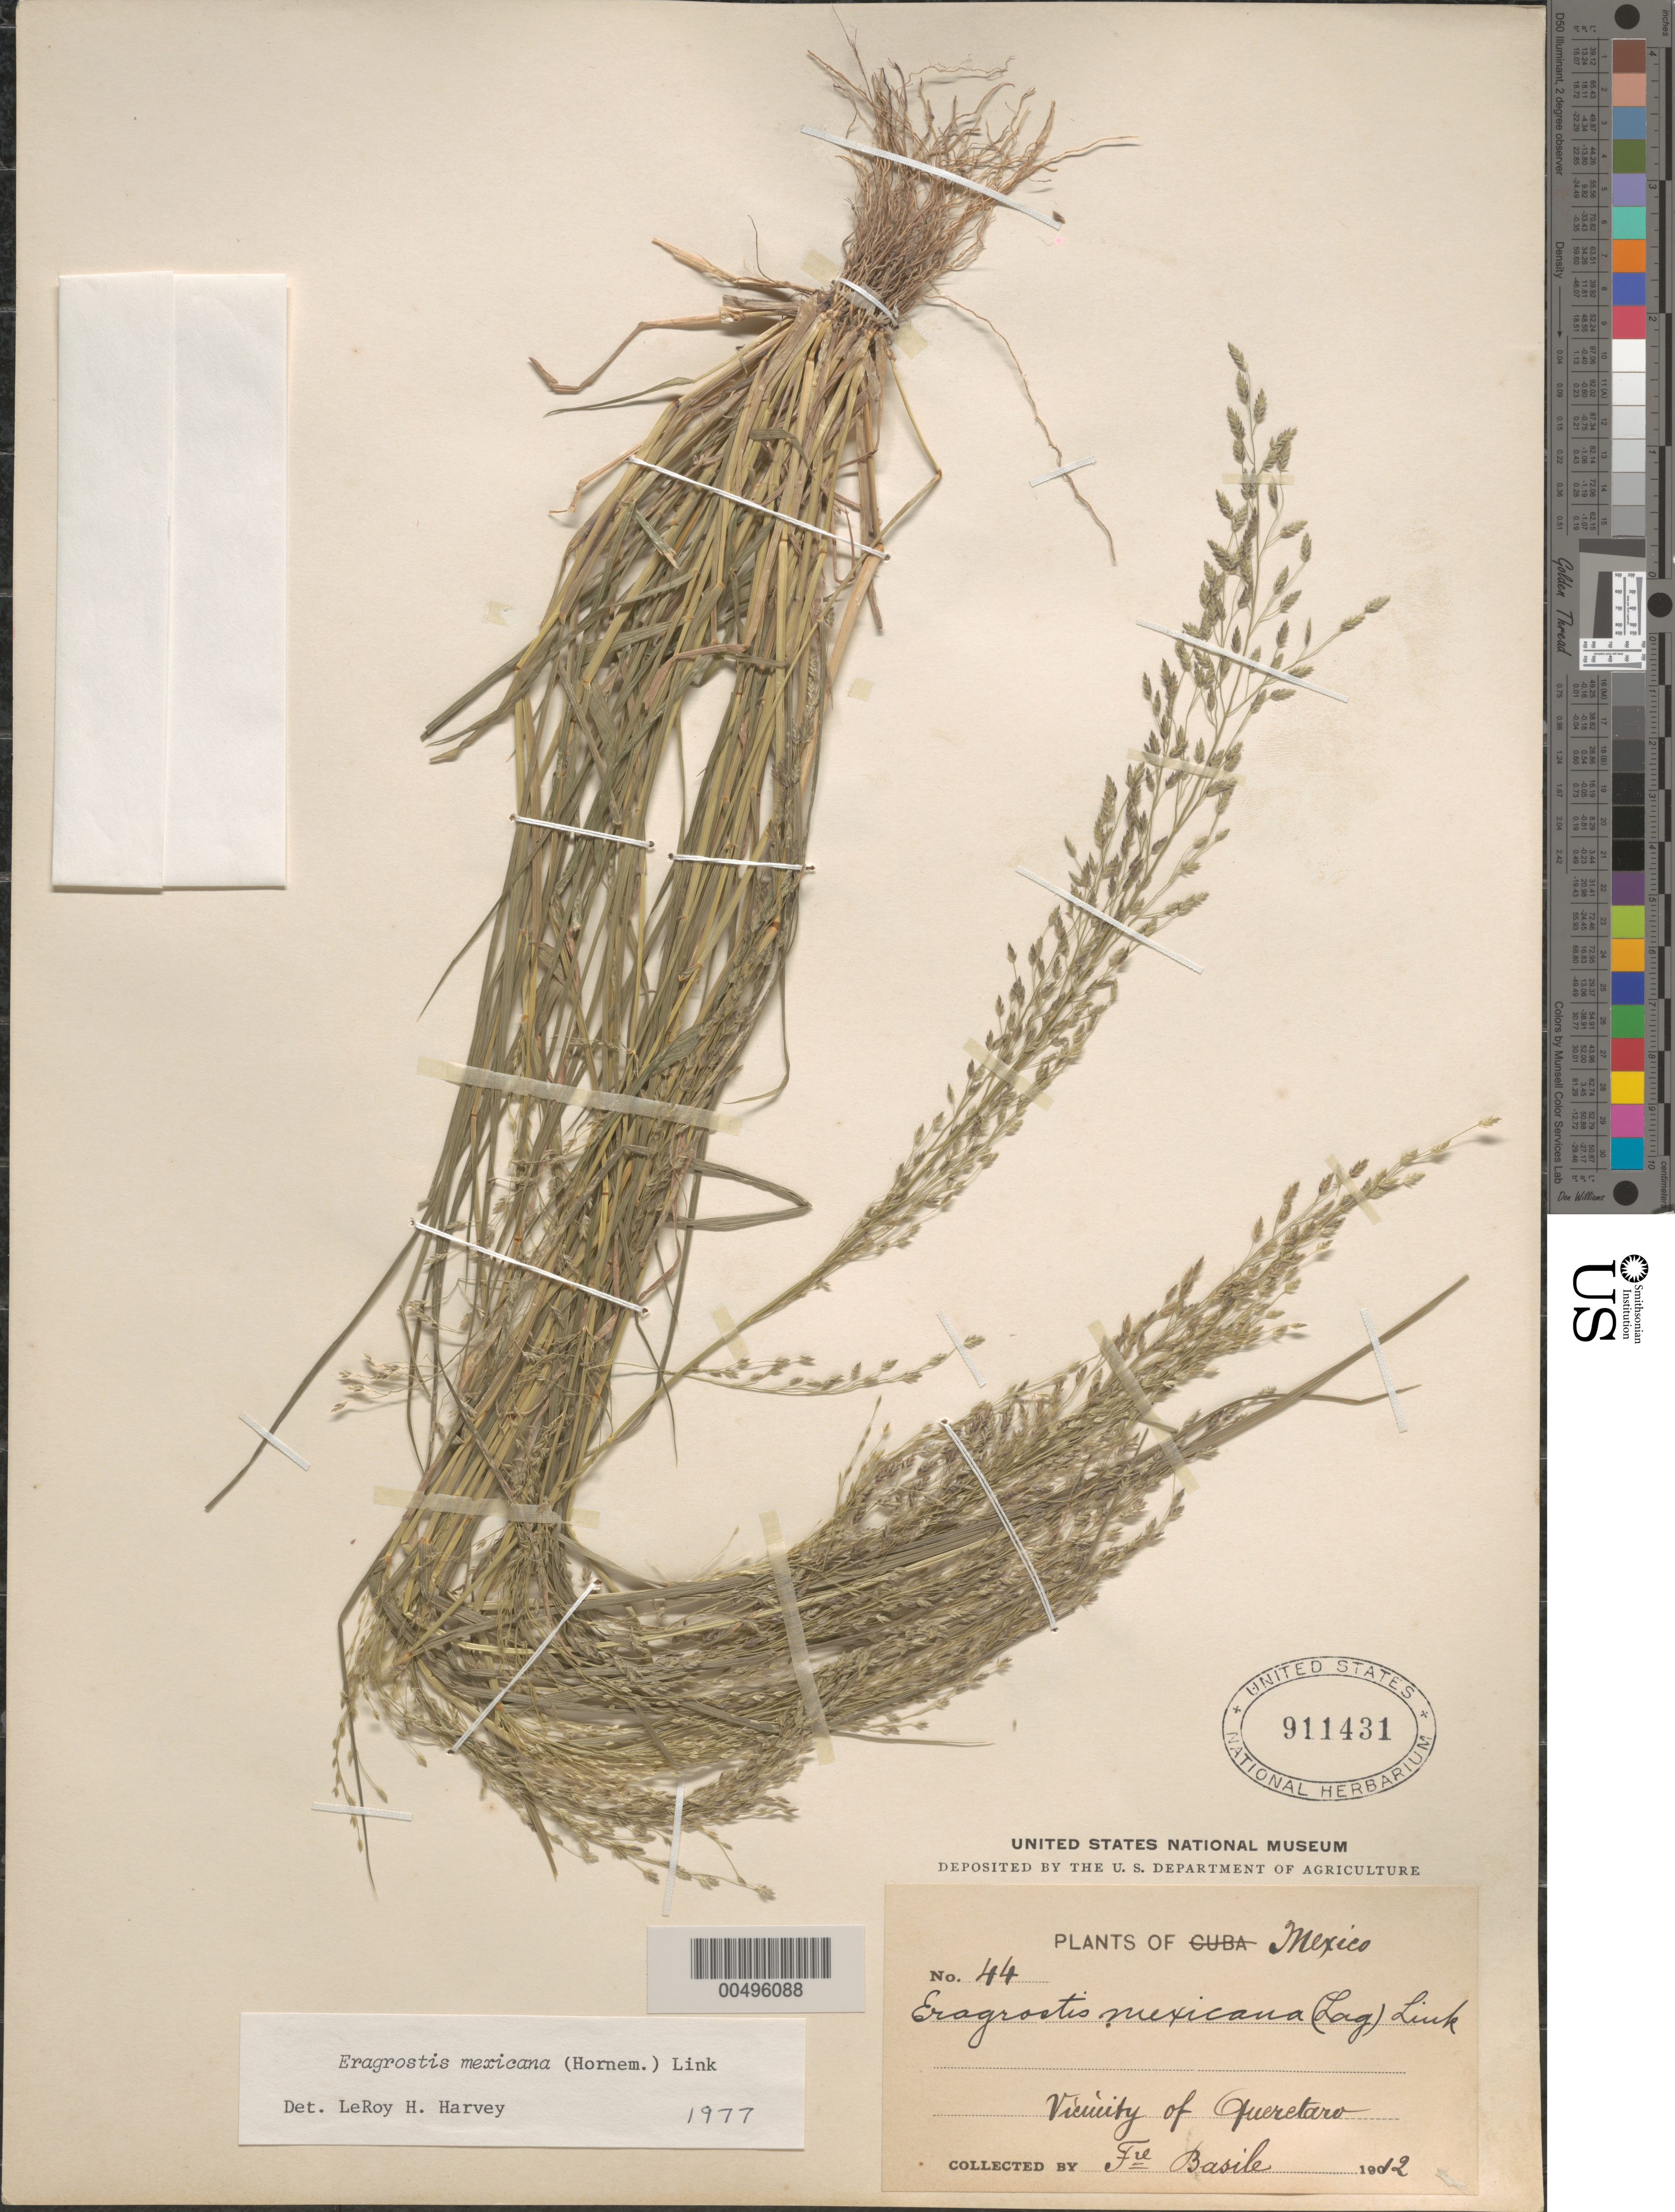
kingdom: Plantae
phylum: Tracheophyta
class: Liliopsida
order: Poales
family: Poaceae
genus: Eragrostis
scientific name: Eragrostis mexicana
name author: (Hornem.) Link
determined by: Harvey, L. H.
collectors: Bro. Basile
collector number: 44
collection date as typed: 1912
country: Mexico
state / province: Querétaro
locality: Vicinity of Querétaro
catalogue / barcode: US 911431